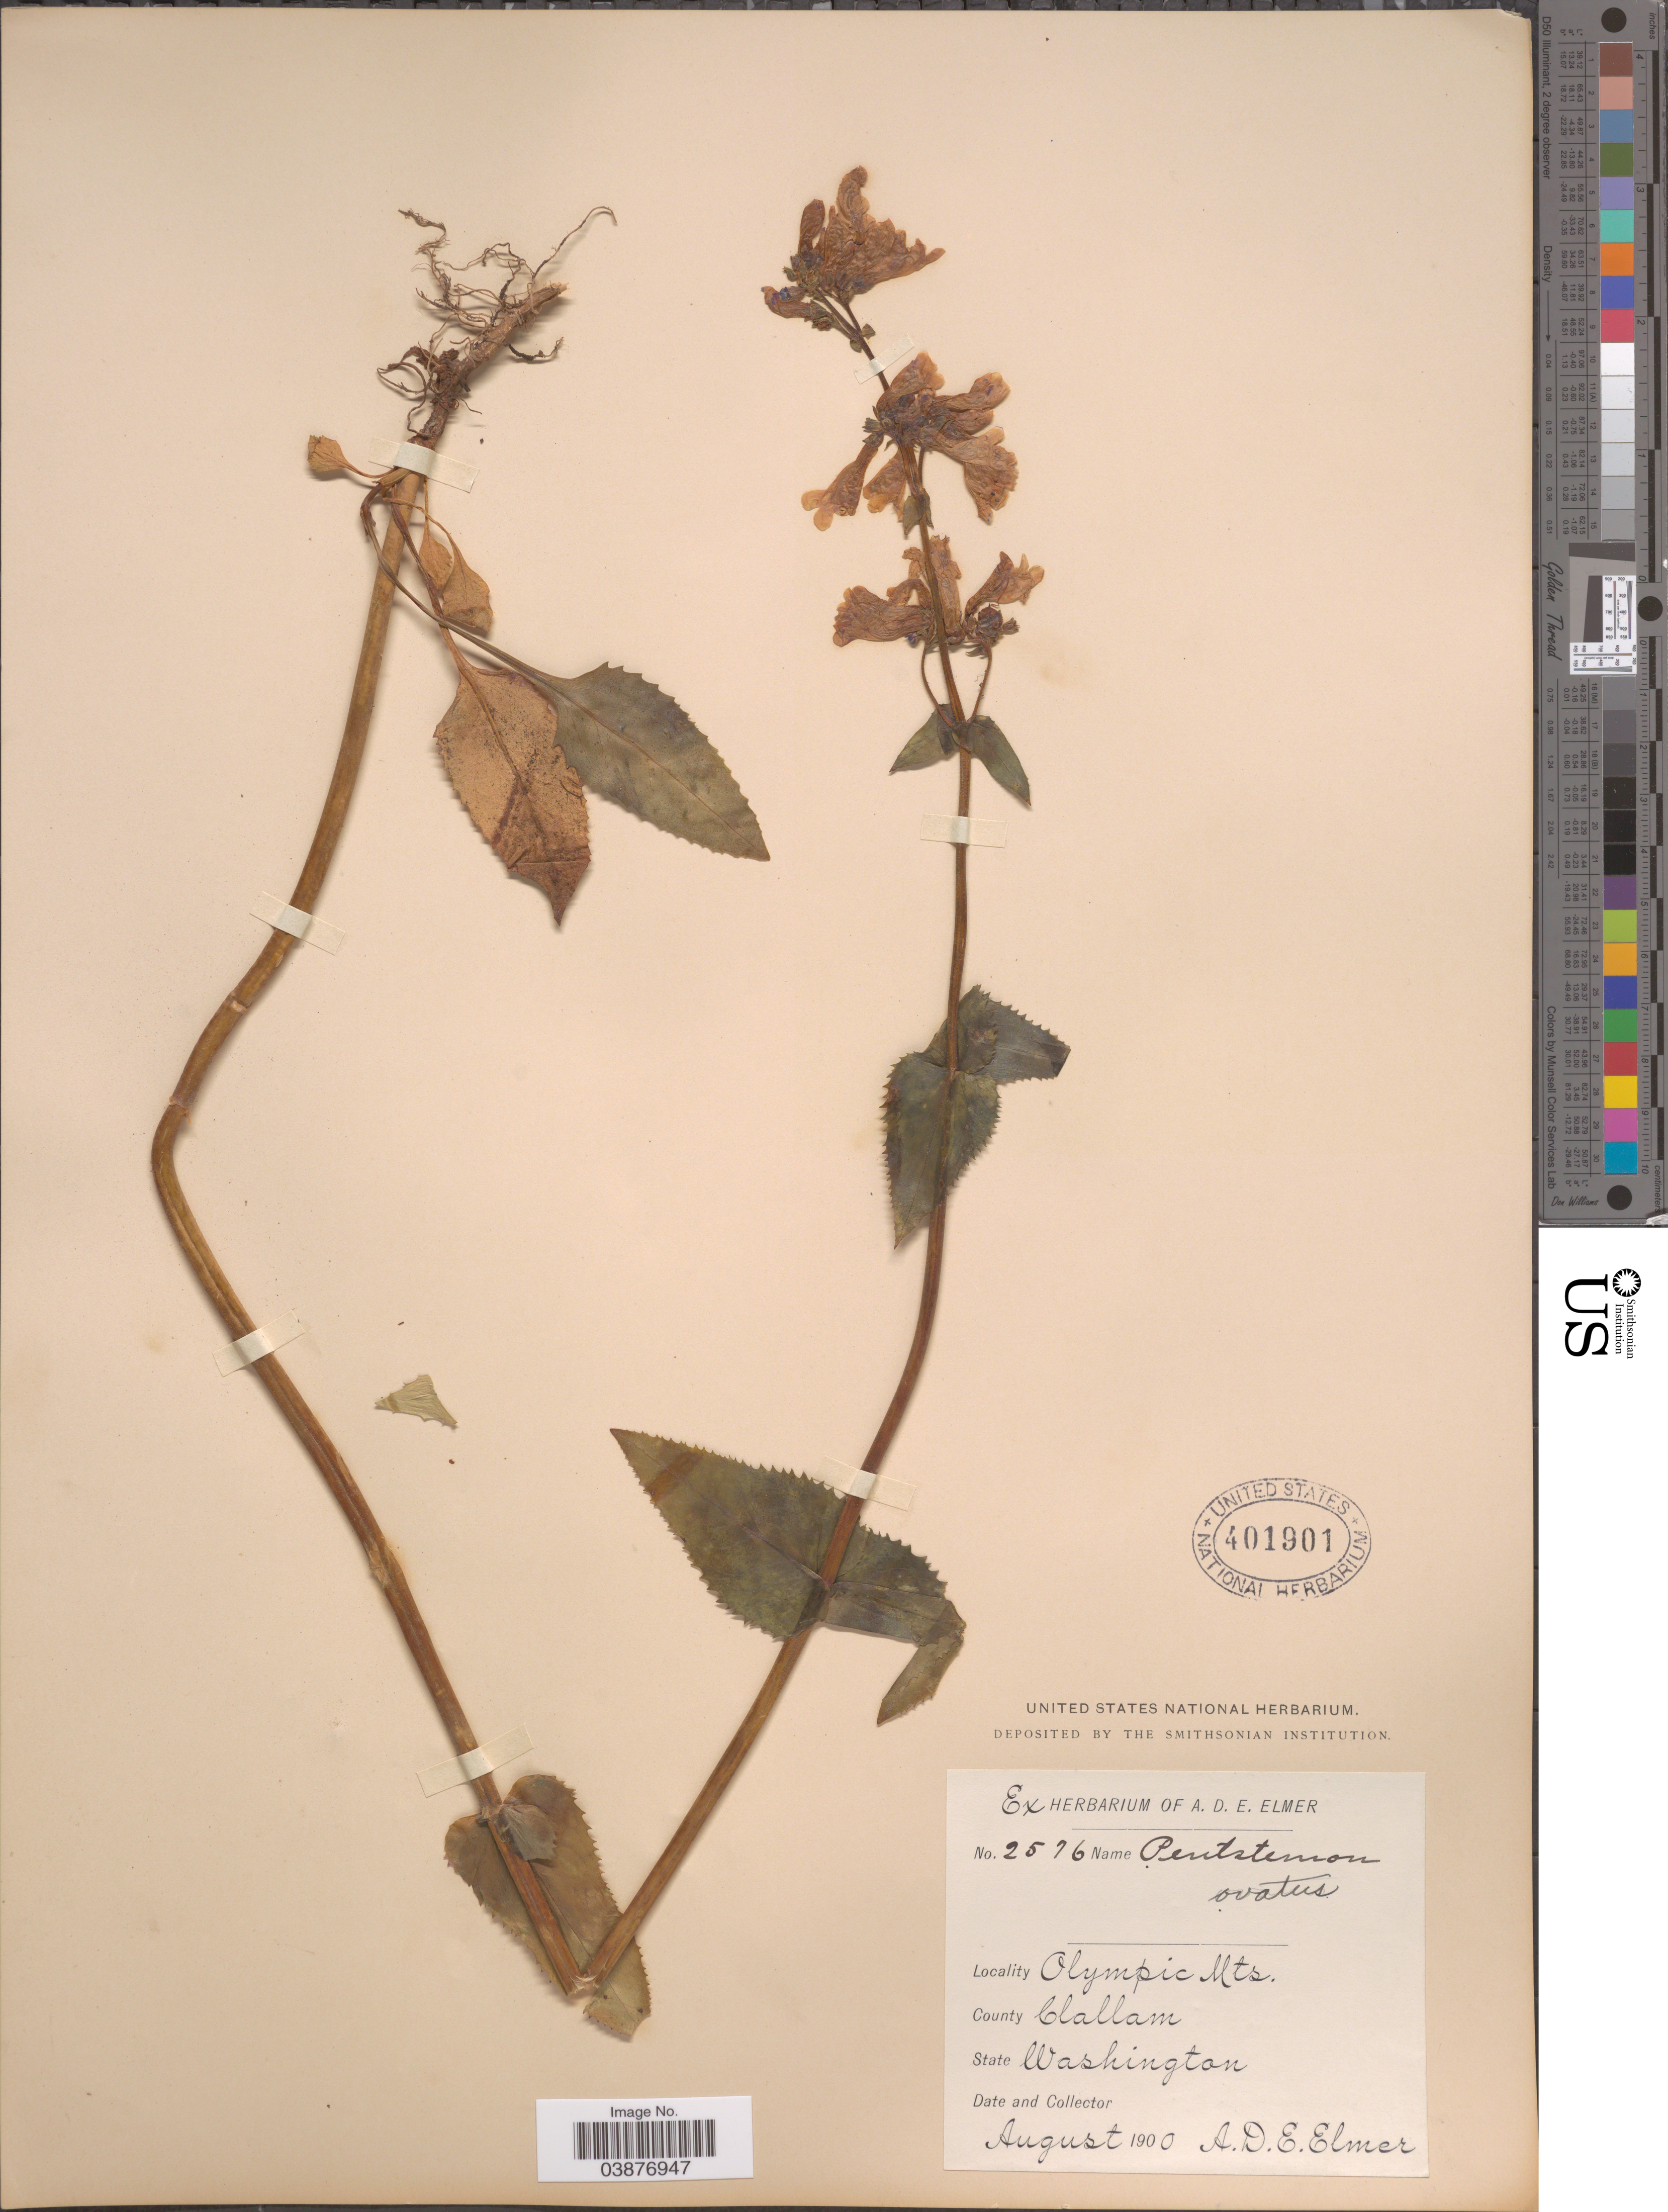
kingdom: Plantae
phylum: Tracheophyta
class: Magnoliopsida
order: Lamiales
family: Plantaginaceae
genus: Penstemon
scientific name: Penstemon ovatus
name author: Douglas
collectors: A. D. E. Elmer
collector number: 2576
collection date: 1900-08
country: United States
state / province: Washington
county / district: Clallam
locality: Olympic Mts. County Clallam.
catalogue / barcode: US 401901